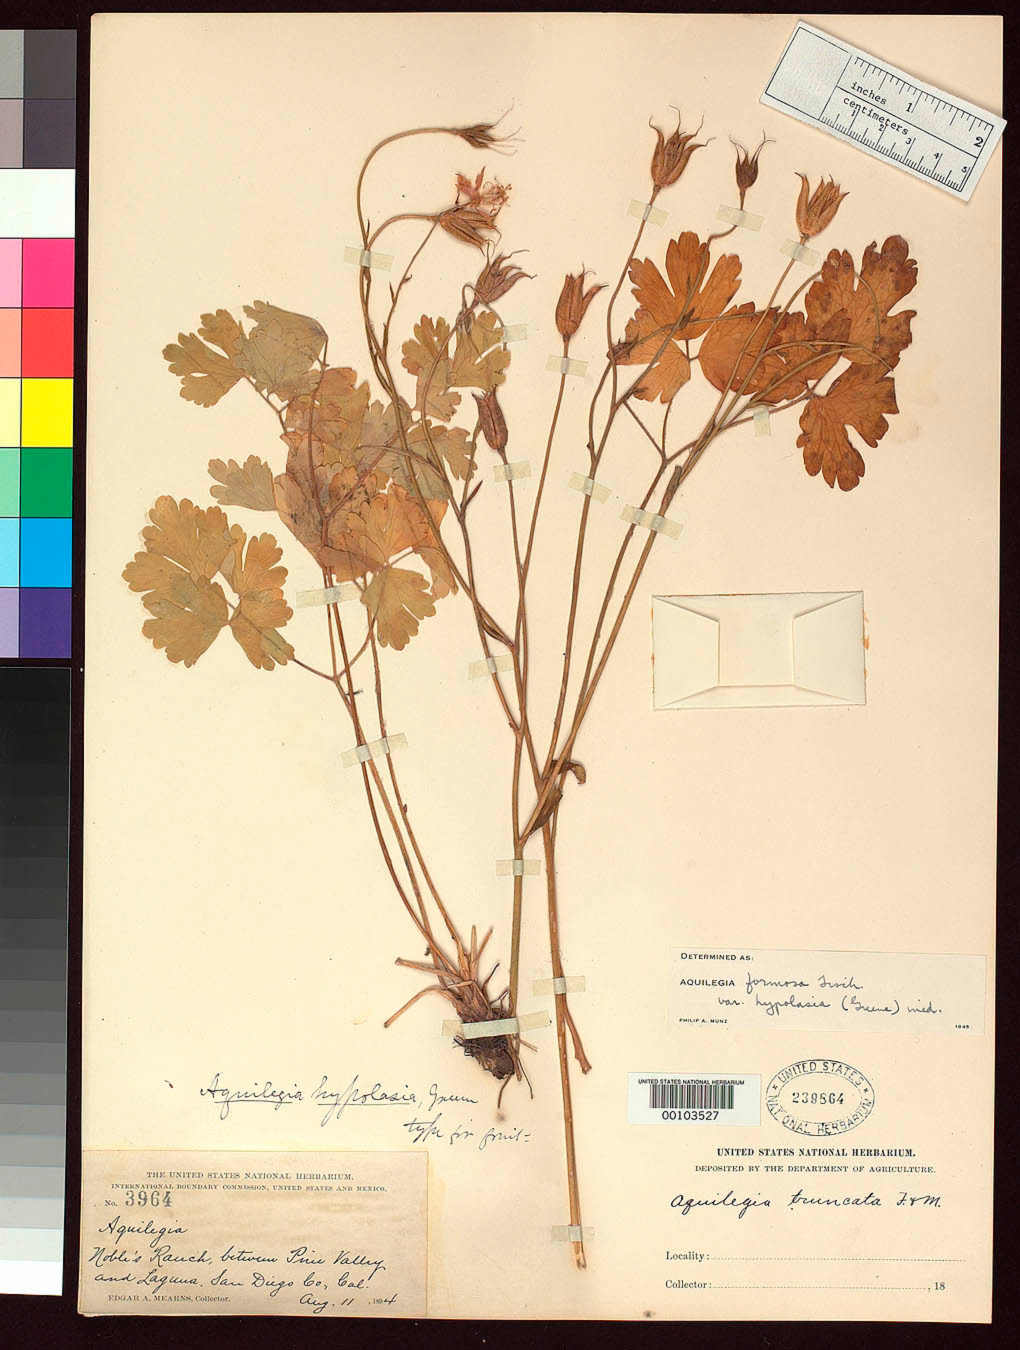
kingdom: Plantae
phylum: Tracheophyta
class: Magnoliopsida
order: Ranunculales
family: Ranunculaceae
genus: Aquilegia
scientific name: Aquilegia hypolasia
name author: Greene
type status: Syntype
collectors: E. A. Mearns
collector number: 3964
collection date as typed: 11 Aug 1894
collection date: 1894-08-11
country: United States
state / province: California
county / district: Orange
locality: Pine Valley and Laguna.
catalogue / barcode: US 239864